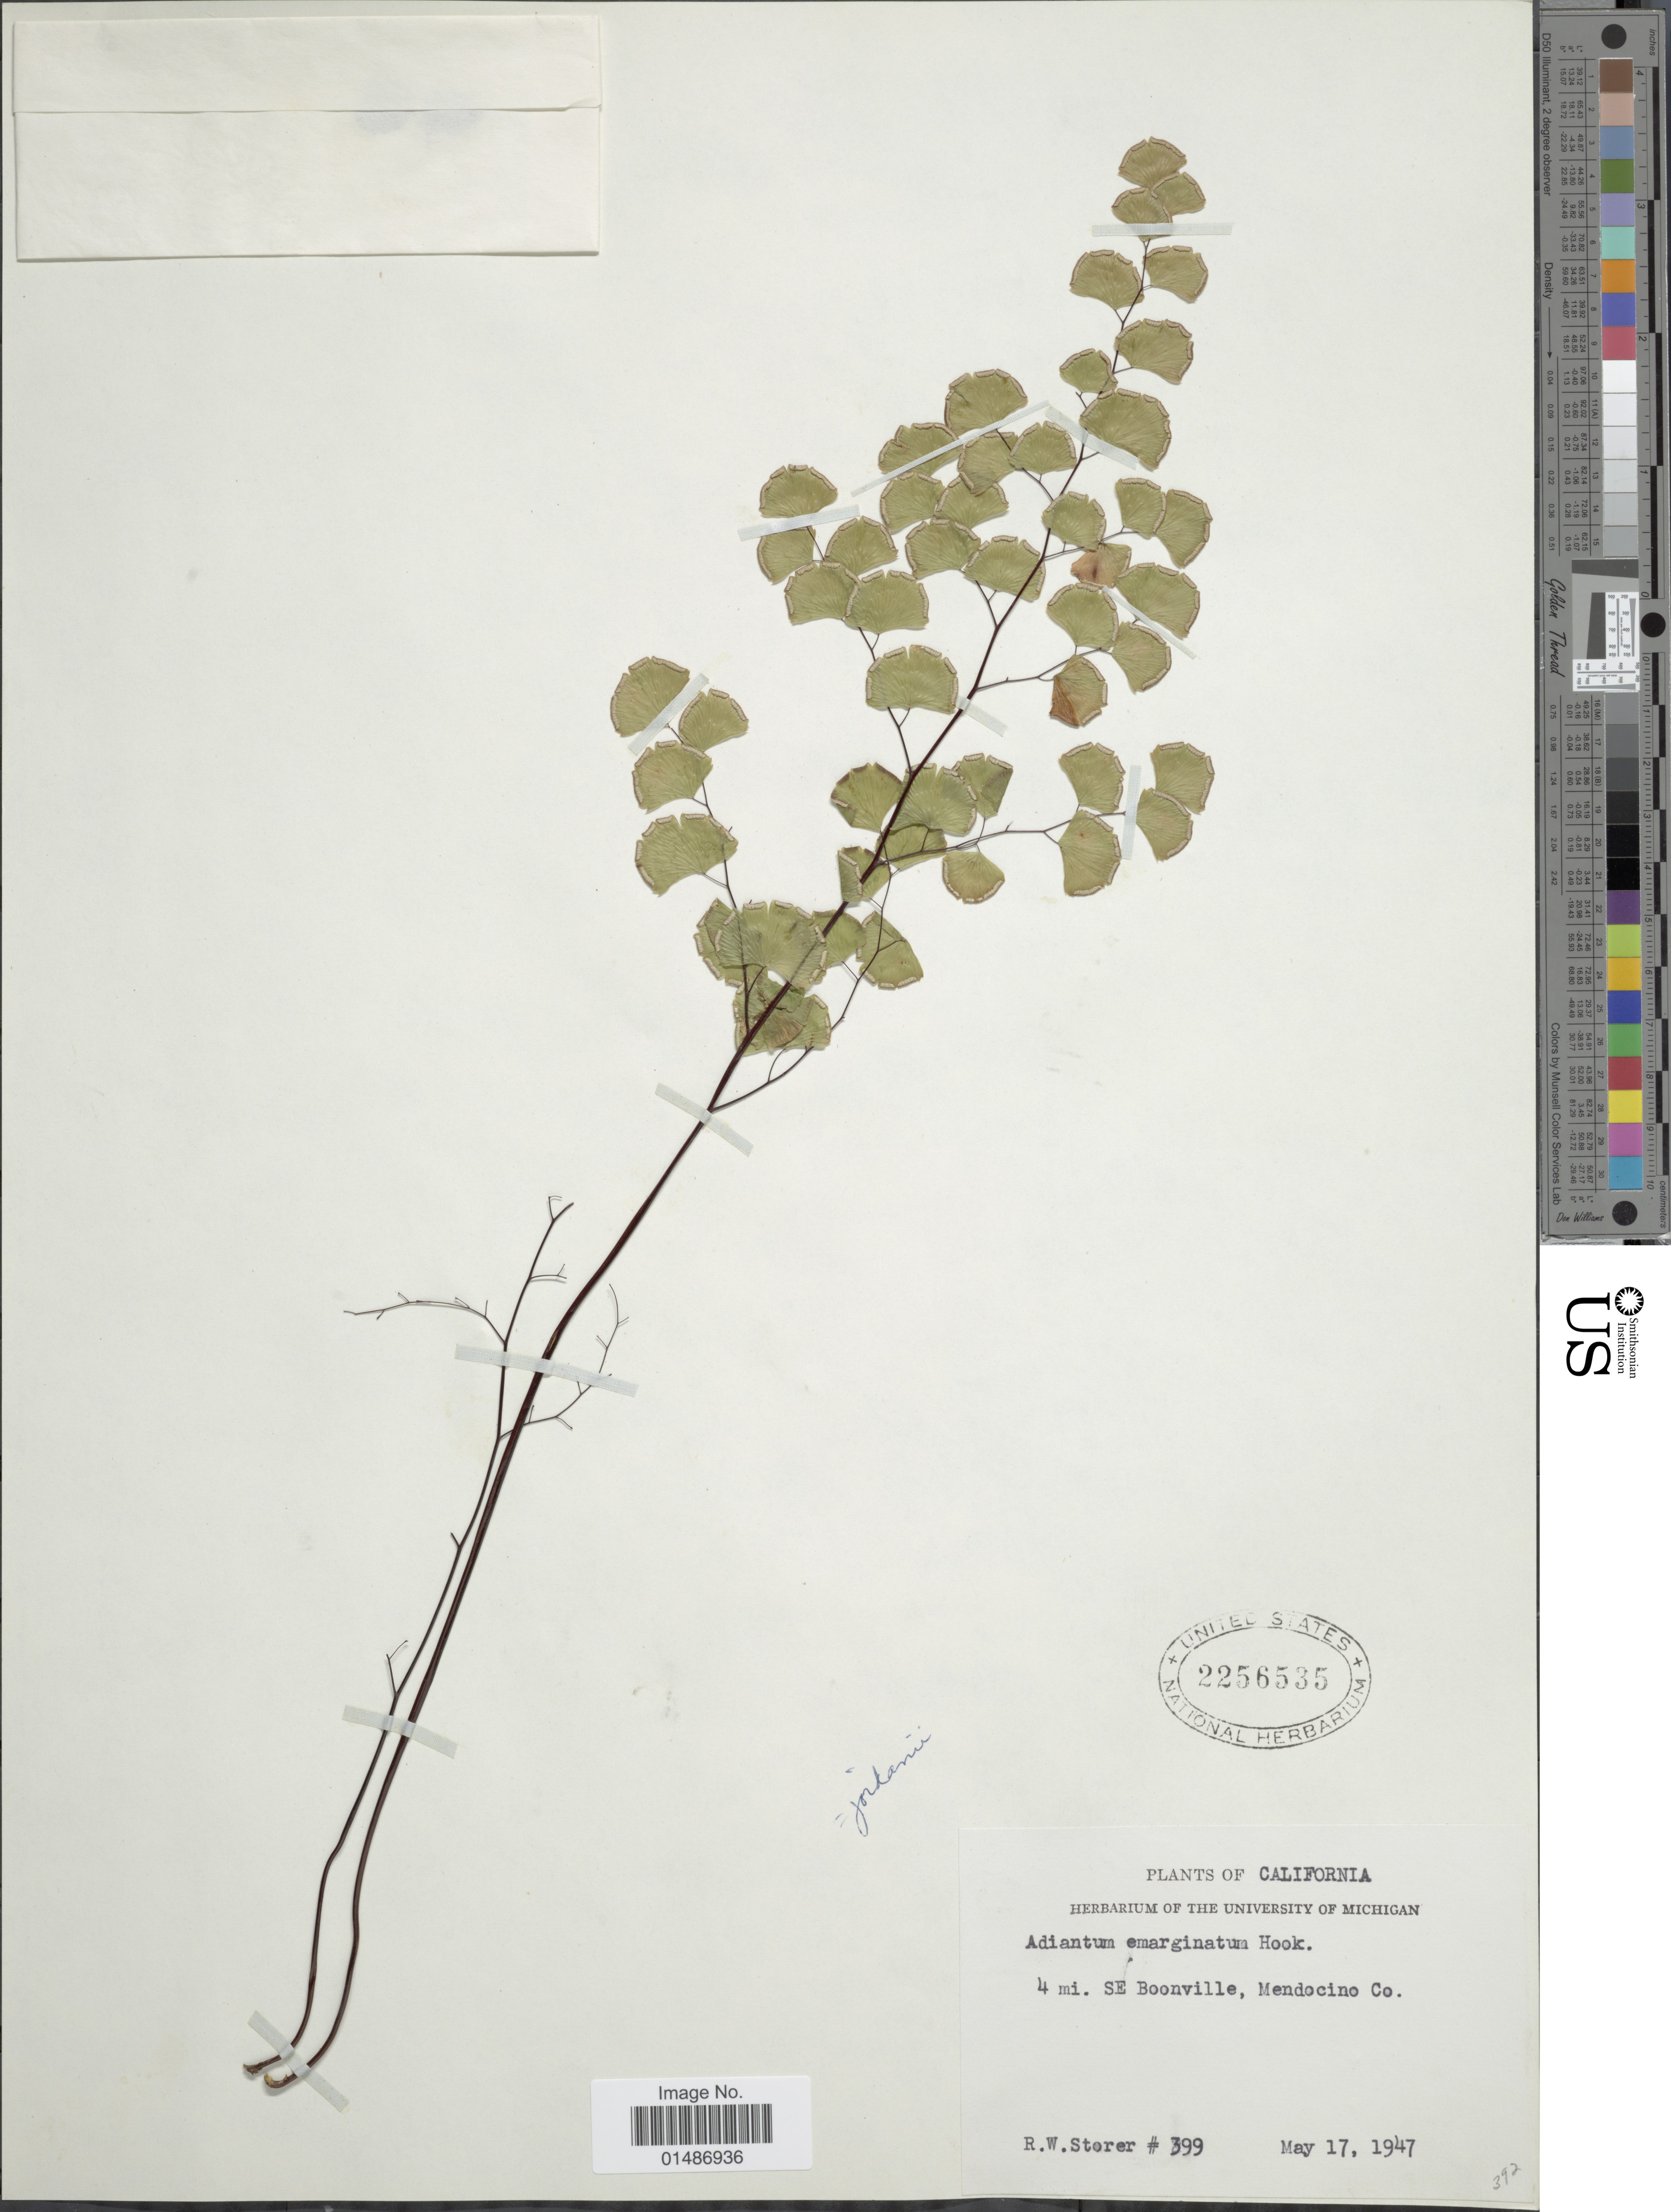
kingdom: Plantae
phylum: Tracheophyta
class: Polypodiopsida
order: Polypodiales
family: Pteridaceae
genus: Adiantum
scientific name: Adiantum jordanii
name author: C.H. Mull.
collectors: R. Storer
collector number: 399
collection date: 1947-05-17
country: United States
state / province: California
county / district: Mendocino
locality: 4 mi. SE Boonville, Mendocino Co.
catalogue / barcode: US 2256535